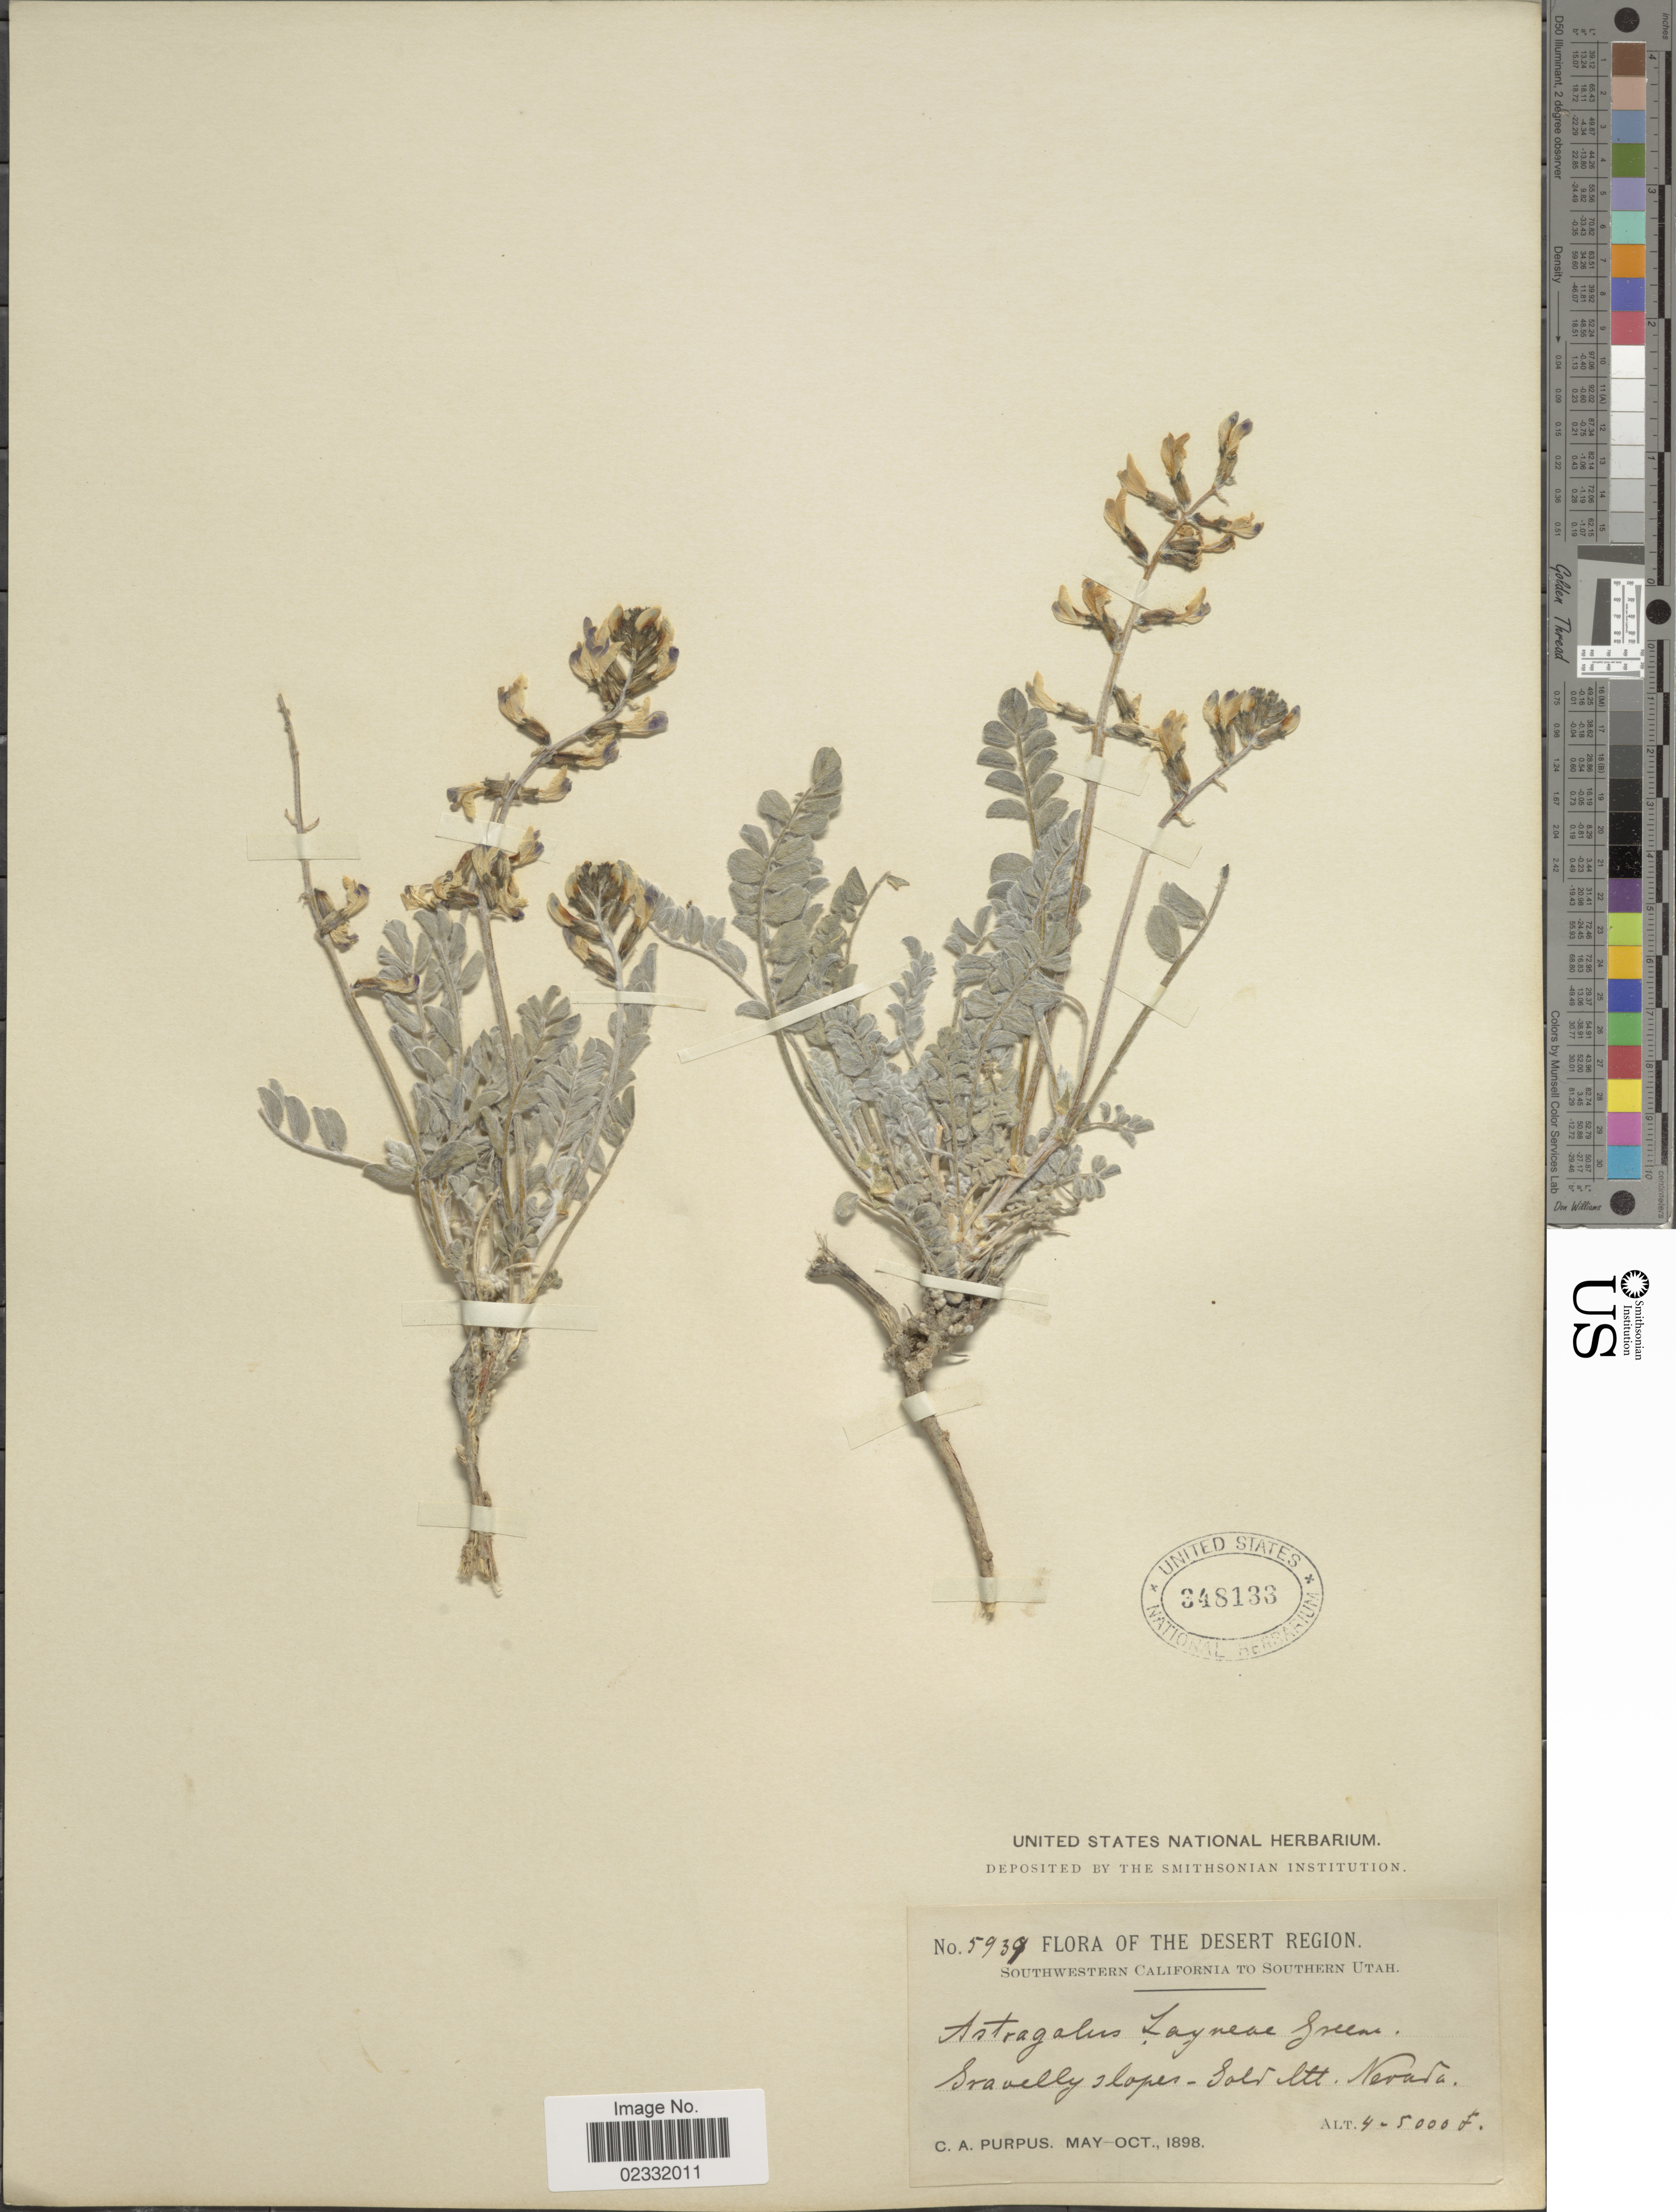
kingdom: Plantae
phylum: Tracheophyta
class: Magnoliopsida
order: Fabales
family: Fabaceae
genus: Astragalus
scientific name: Astragalus layneae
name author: Greene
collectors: C. A. Purpus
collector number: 5939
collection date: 1898-05/1898-10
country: United States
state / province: Nevada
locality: The Desert Region. Southwestern California to Southern Utah. Gravelly slopes - Sald Att.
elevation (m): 1219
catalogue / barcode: US 348133